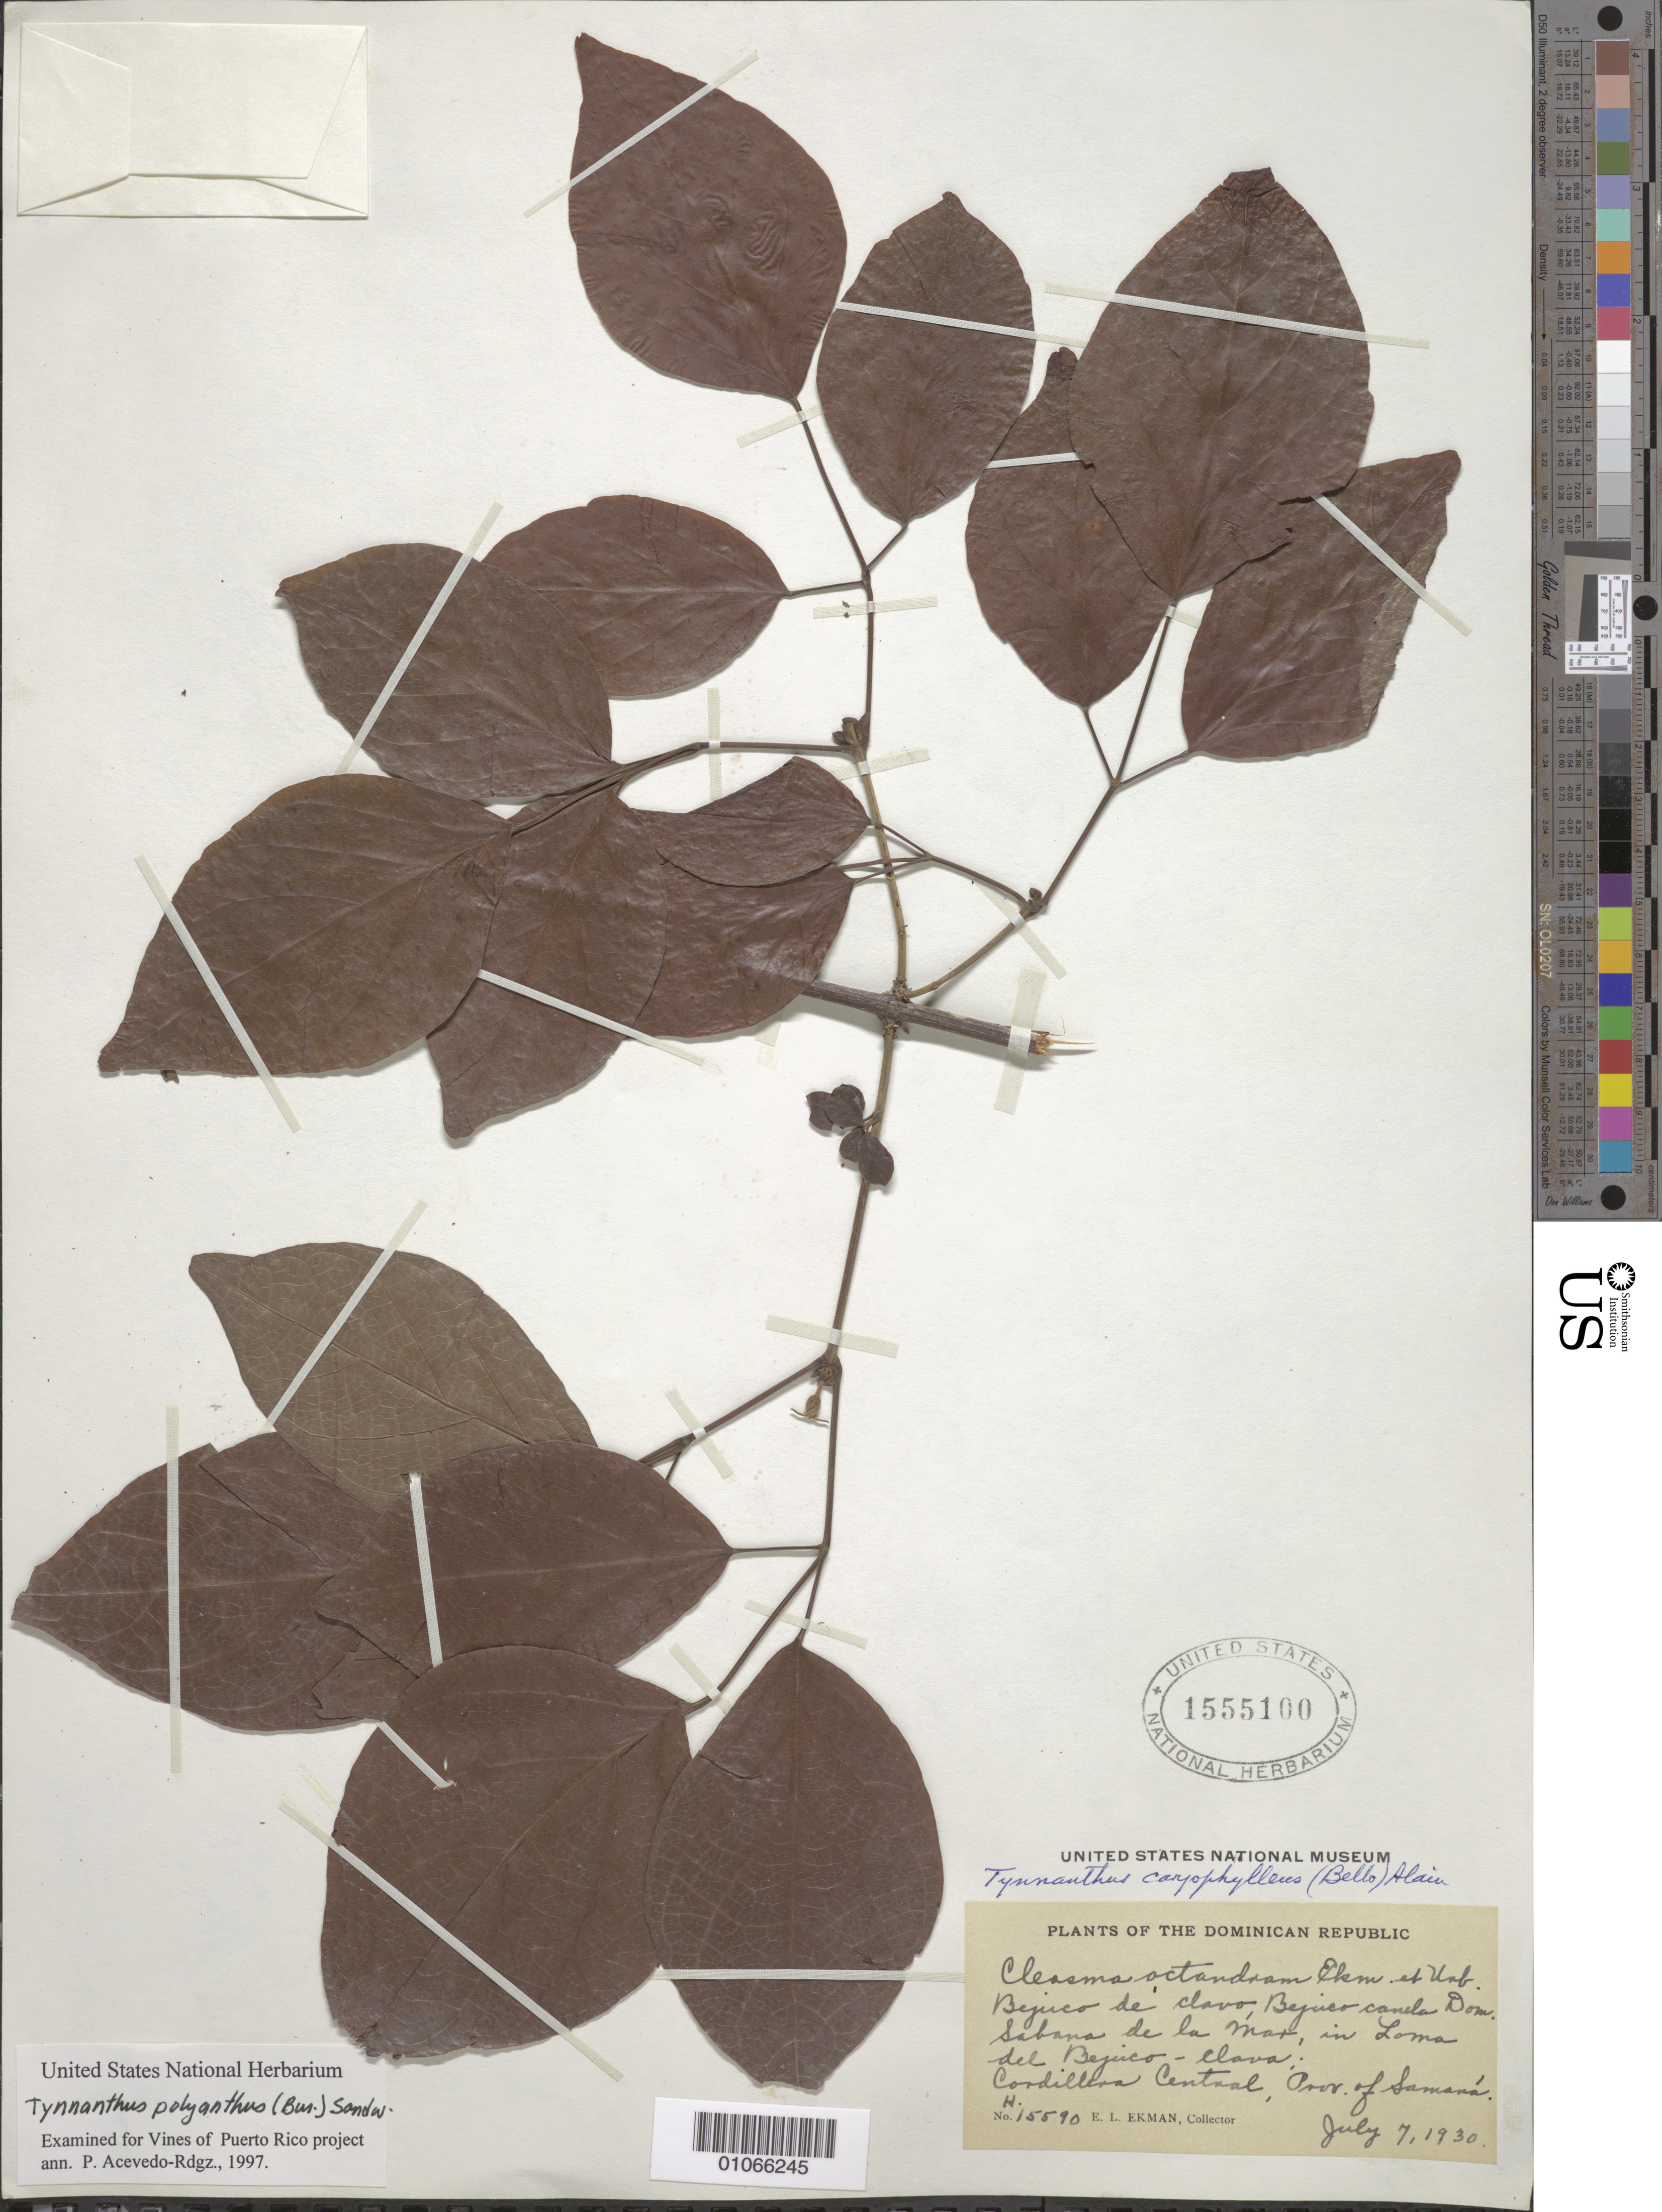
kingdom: Plantae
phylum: Tracheophyta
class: Magnoliopsida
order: Lamiales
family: Bignoniaceae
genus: Tynanthus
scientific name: Tynanthus polyanthus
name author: (Bureau) Sandwith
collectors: E. L. Ekman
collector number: H 15590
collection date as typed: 07 Jul 1930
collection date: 1930-07-07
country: Dominican Republic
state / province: Samaná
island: Hispaniola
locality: Sabana de la Mar, in Loma del Bejuico-dlava; Cordillera Central.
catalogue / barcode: US 1555100